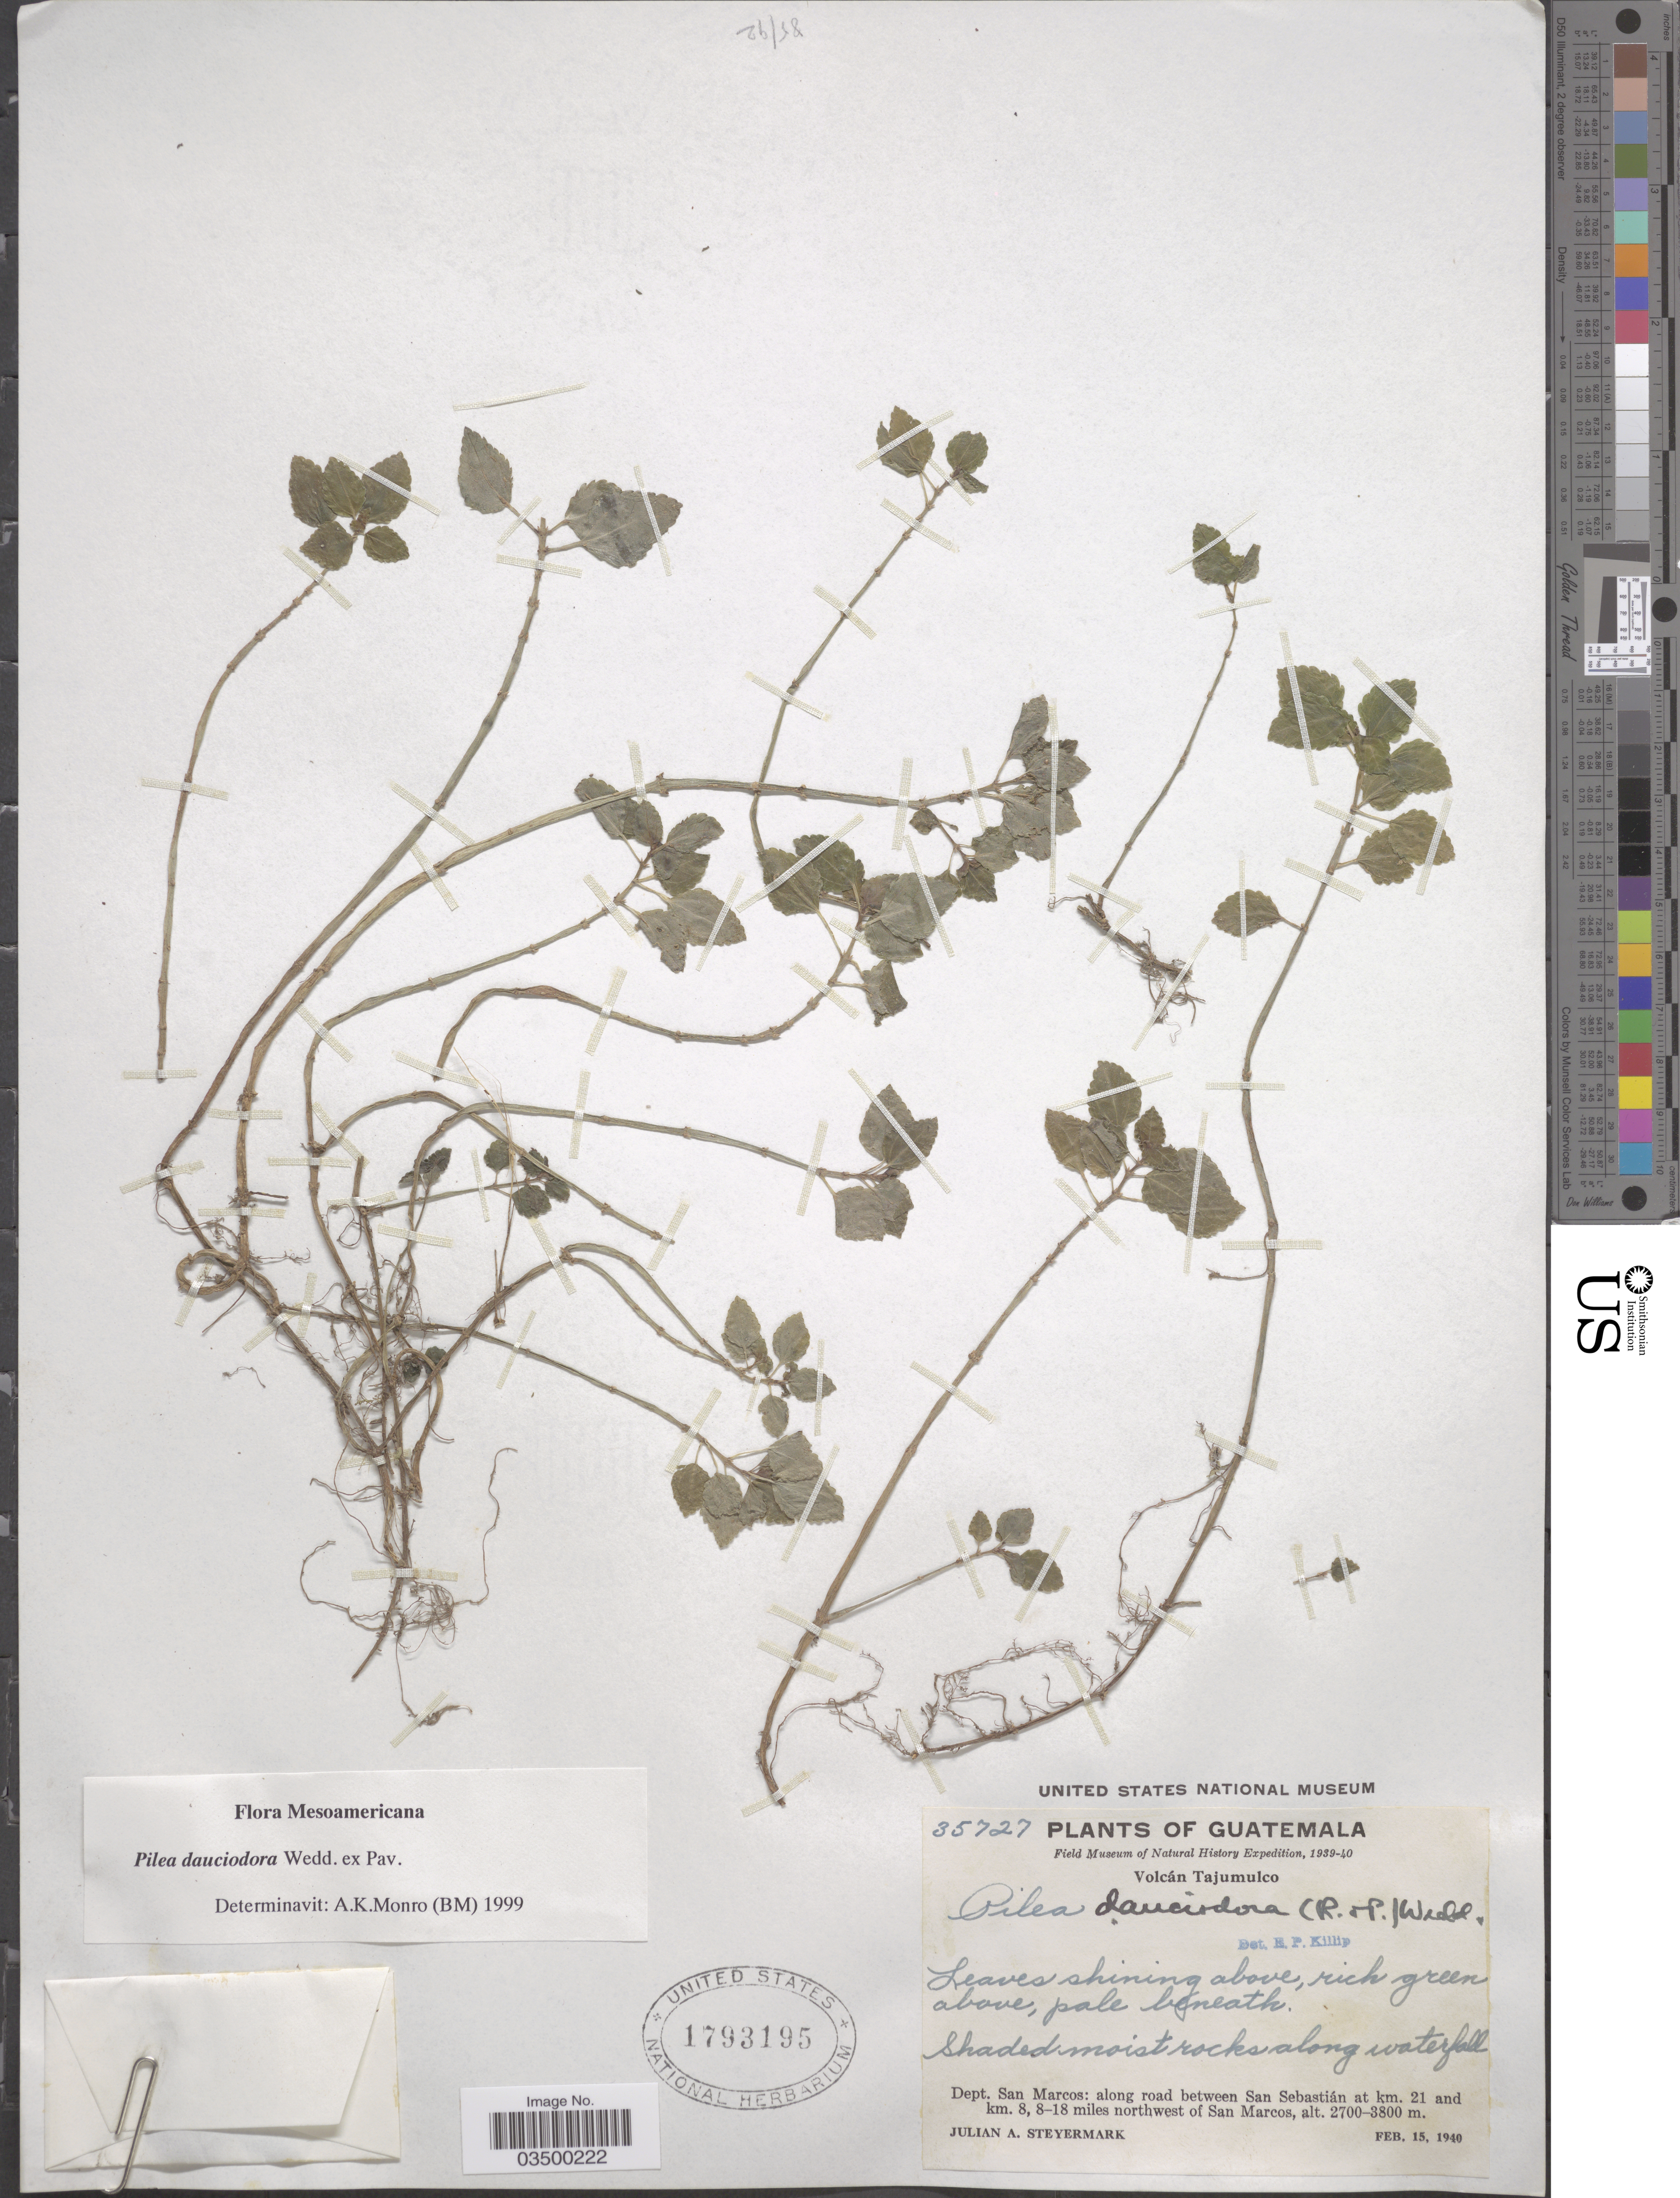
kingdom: Plantae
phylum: Tracheophyta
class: Magnoliopsida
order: Rosales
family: Urticaceae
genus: Pilea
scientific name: Pilea dauciodora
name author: Pav. ex Wedd.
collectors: J. Steyermark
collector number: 35727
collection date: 1940-02-15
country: Guatemala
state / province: San Marcos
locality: Volcán Tajumulco. Dept. San Marcos: along road between San Sebastián at km. 21 and km. 8, 8-18 miles northwest of San Marcos.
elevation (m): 2700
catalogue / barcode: US 1793195